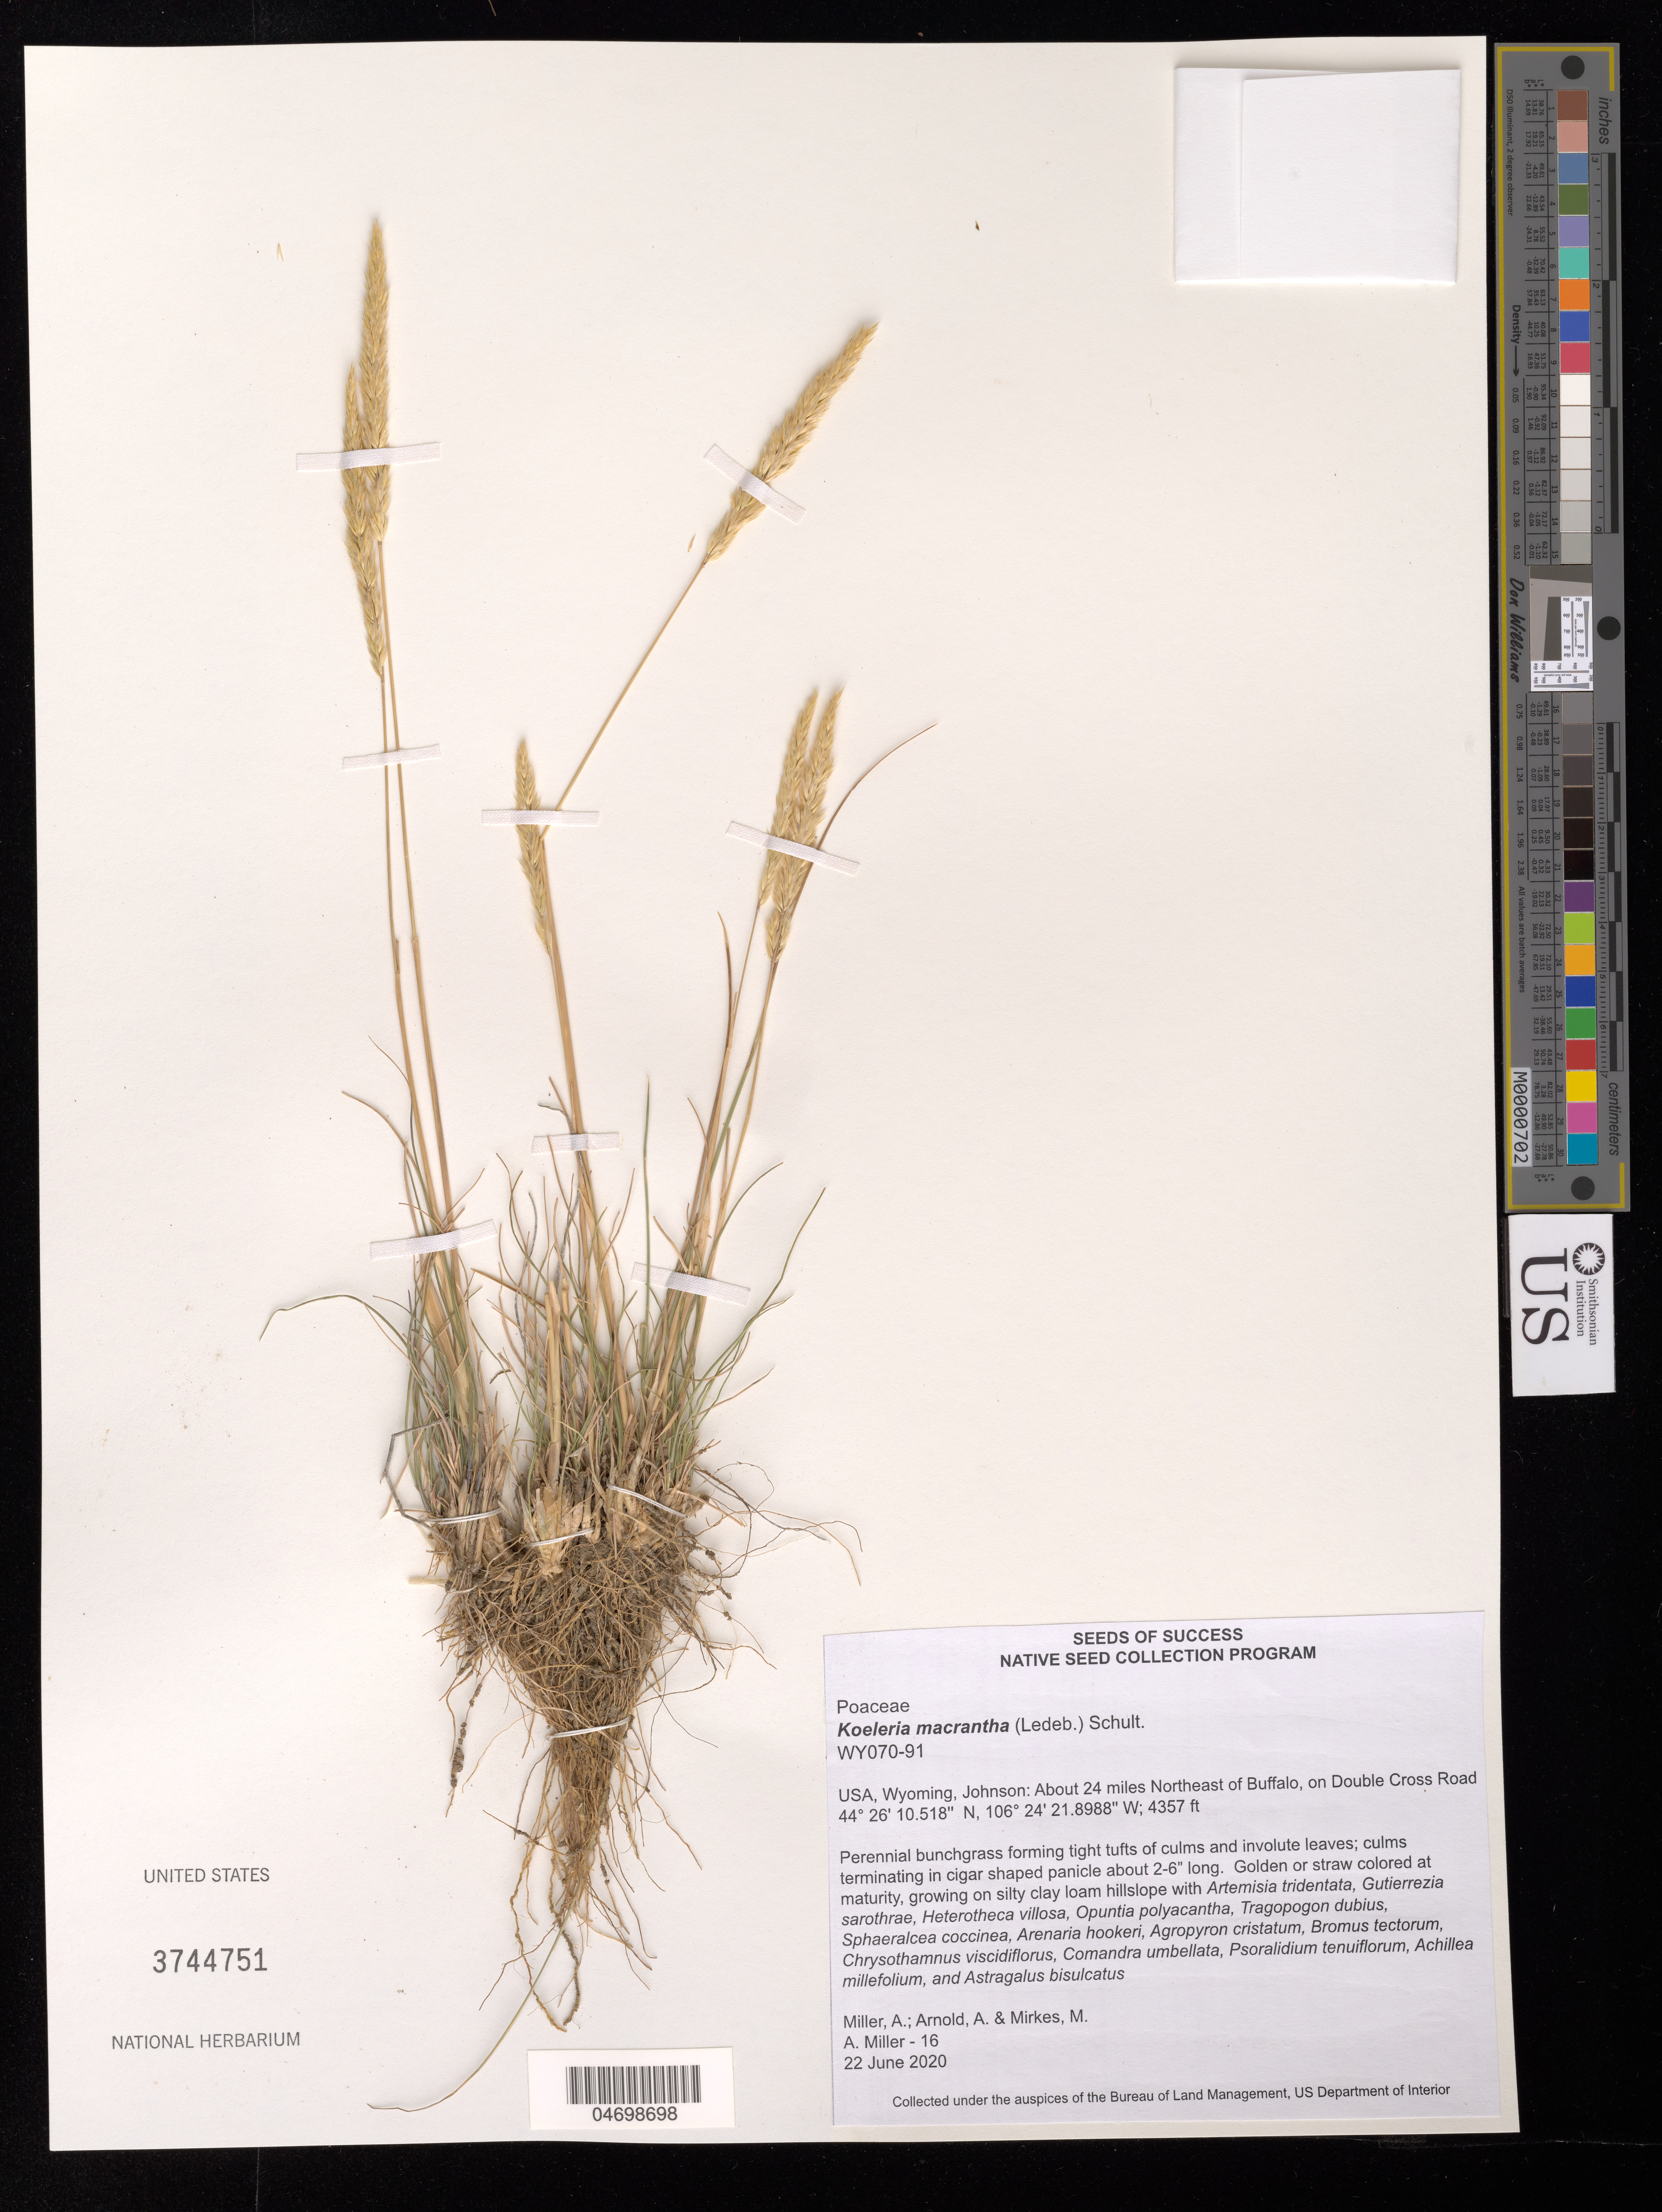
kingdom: Plantae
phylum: Tracheophyta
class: Liliopsida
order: Poales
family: Poaceae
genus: Koeleria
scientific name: Koeleria macrantha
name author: (Ledeb.) Schult.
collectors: A. Miller, A. Arnold & M. Mirkes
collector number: WY070-91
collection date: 2020-06-22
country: United States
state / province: Wyoming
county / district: Johnson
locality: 24 mi. NE of Buffalo, on Double Cross Road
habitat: Silty clay loam. With Arenaria hookeri, Artemisia tridentata, Achillea millefolium, etc.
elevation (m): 1328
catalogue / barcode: US 3744751